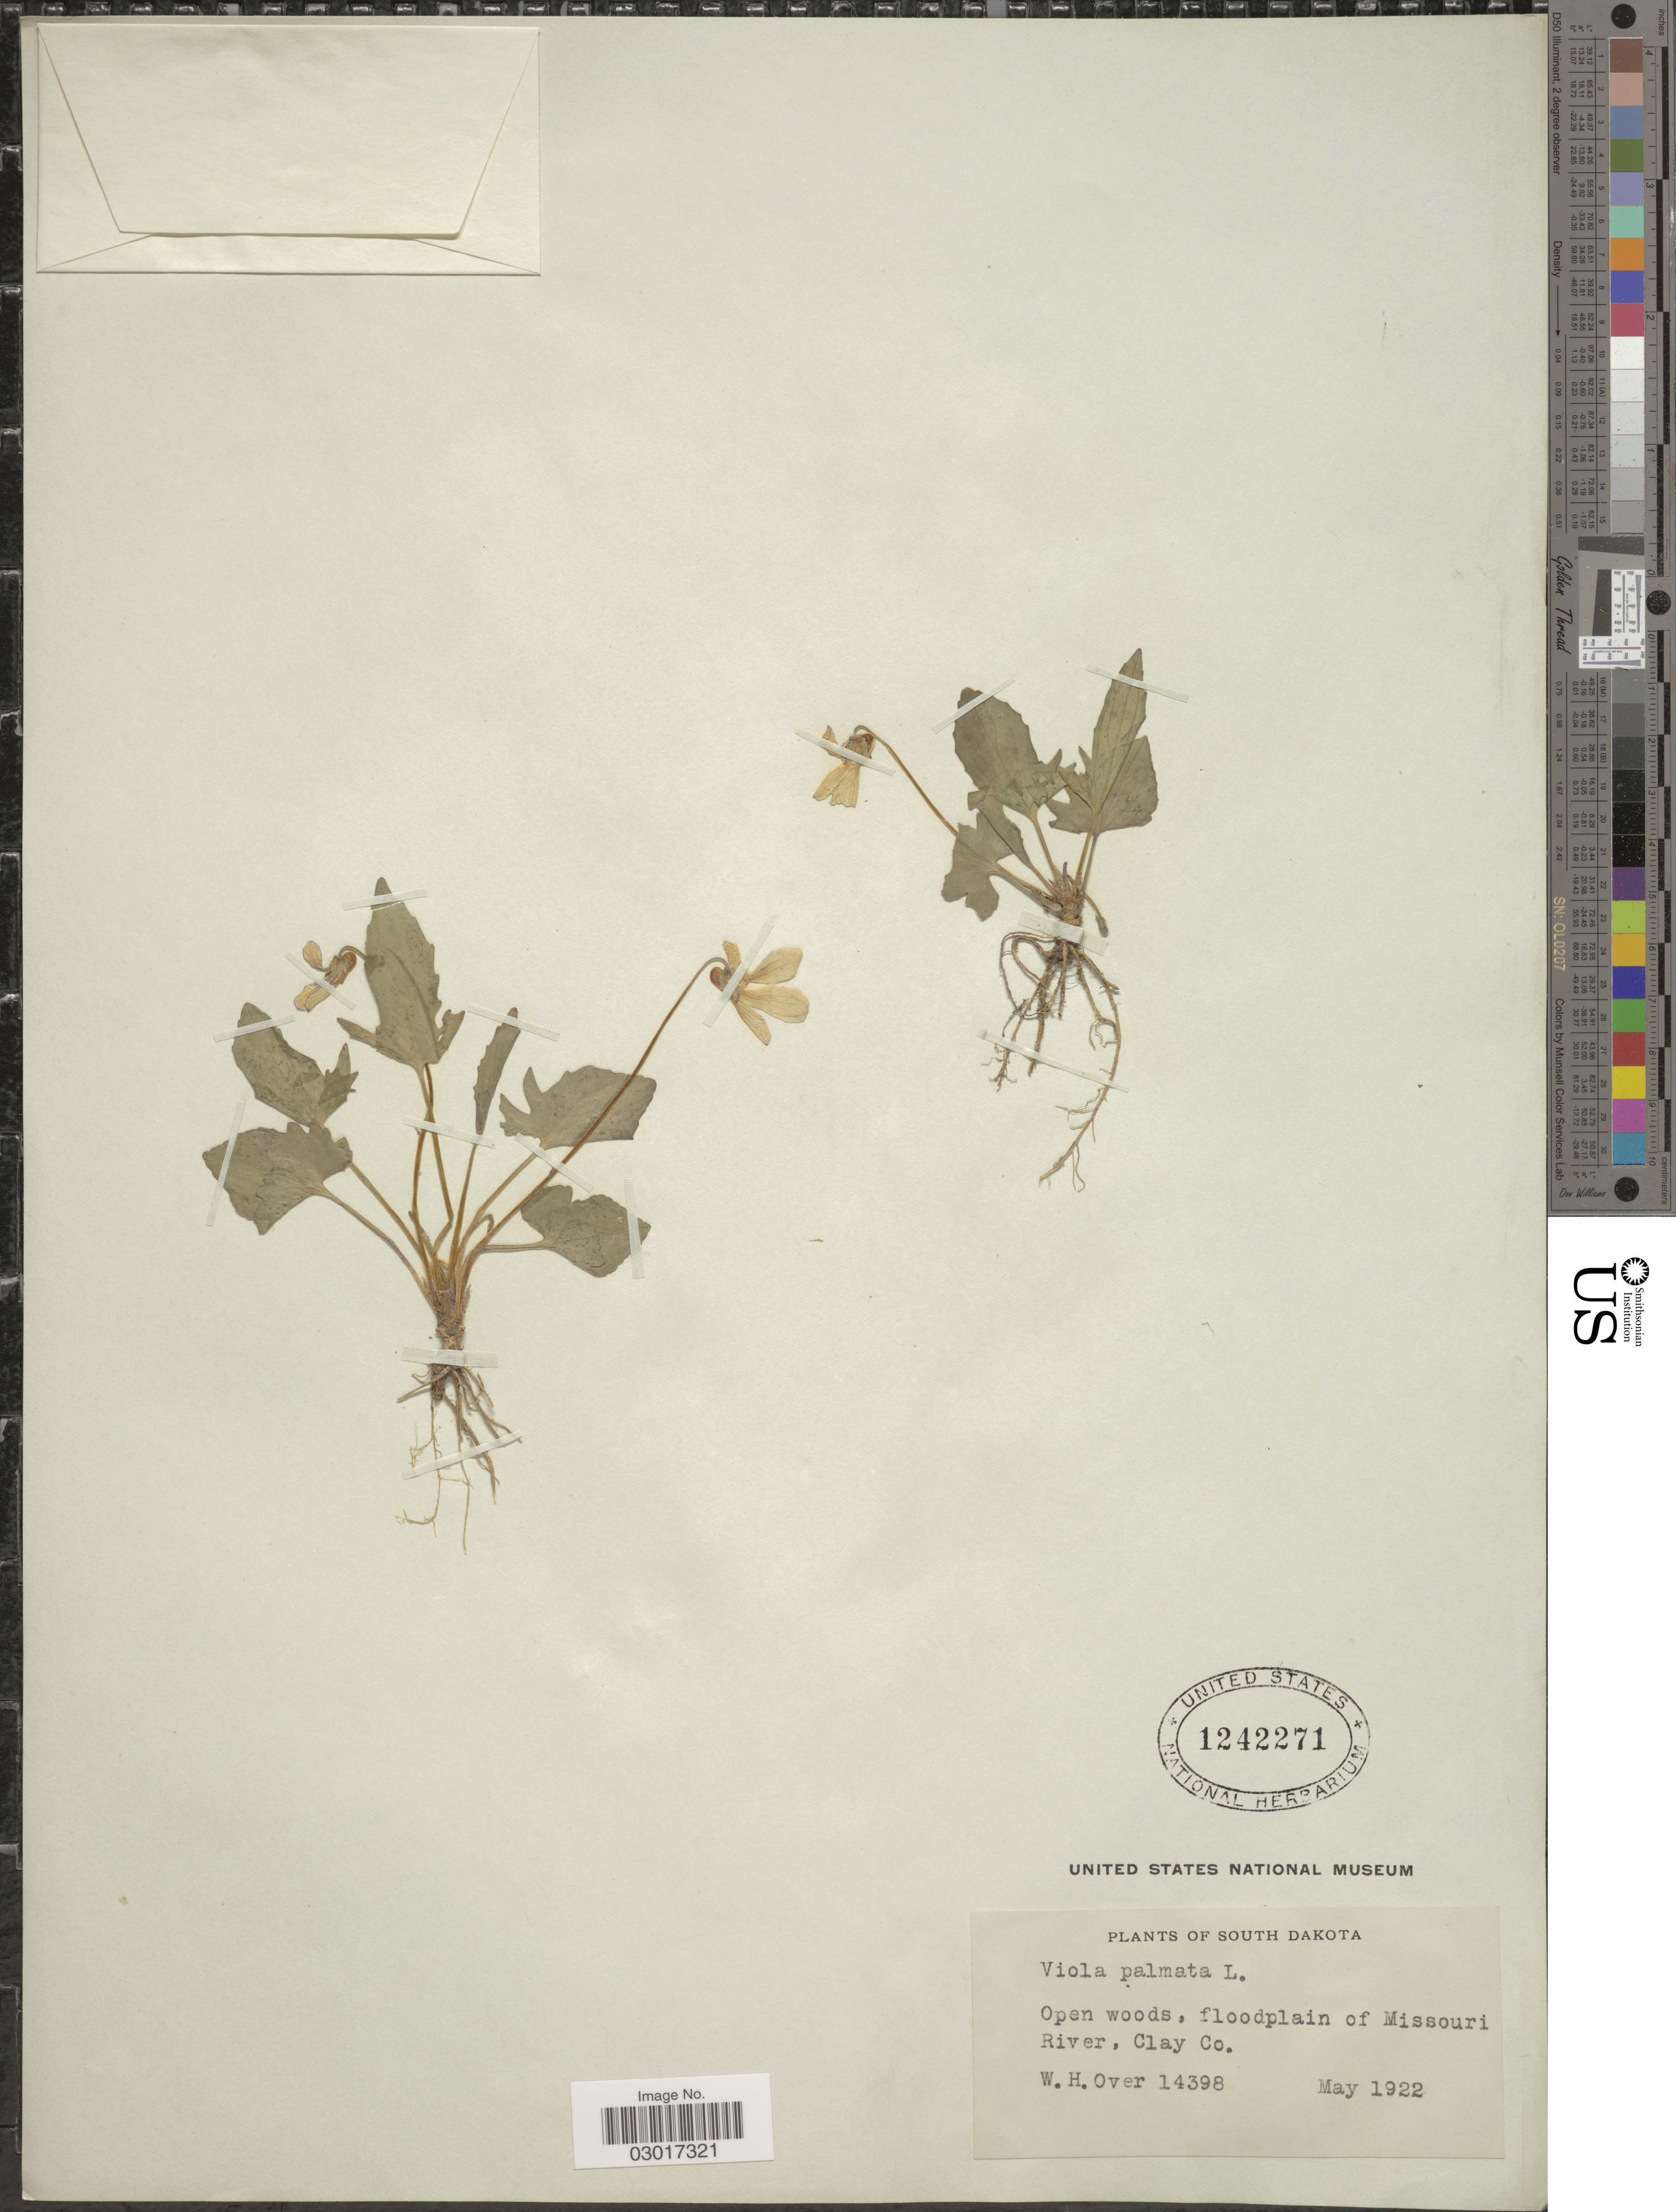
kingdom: Plantae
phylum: Tracheophyta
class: Magnoliopsida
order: Malpighiales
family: Violaceae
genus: Viola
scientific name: Viola triloba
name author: Schwein.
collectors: W. Over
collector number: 14398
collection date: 1922-05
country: United States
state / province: South Dakota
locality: Floodplain of Missouri River, Clay Co.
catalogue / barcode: US 1242271